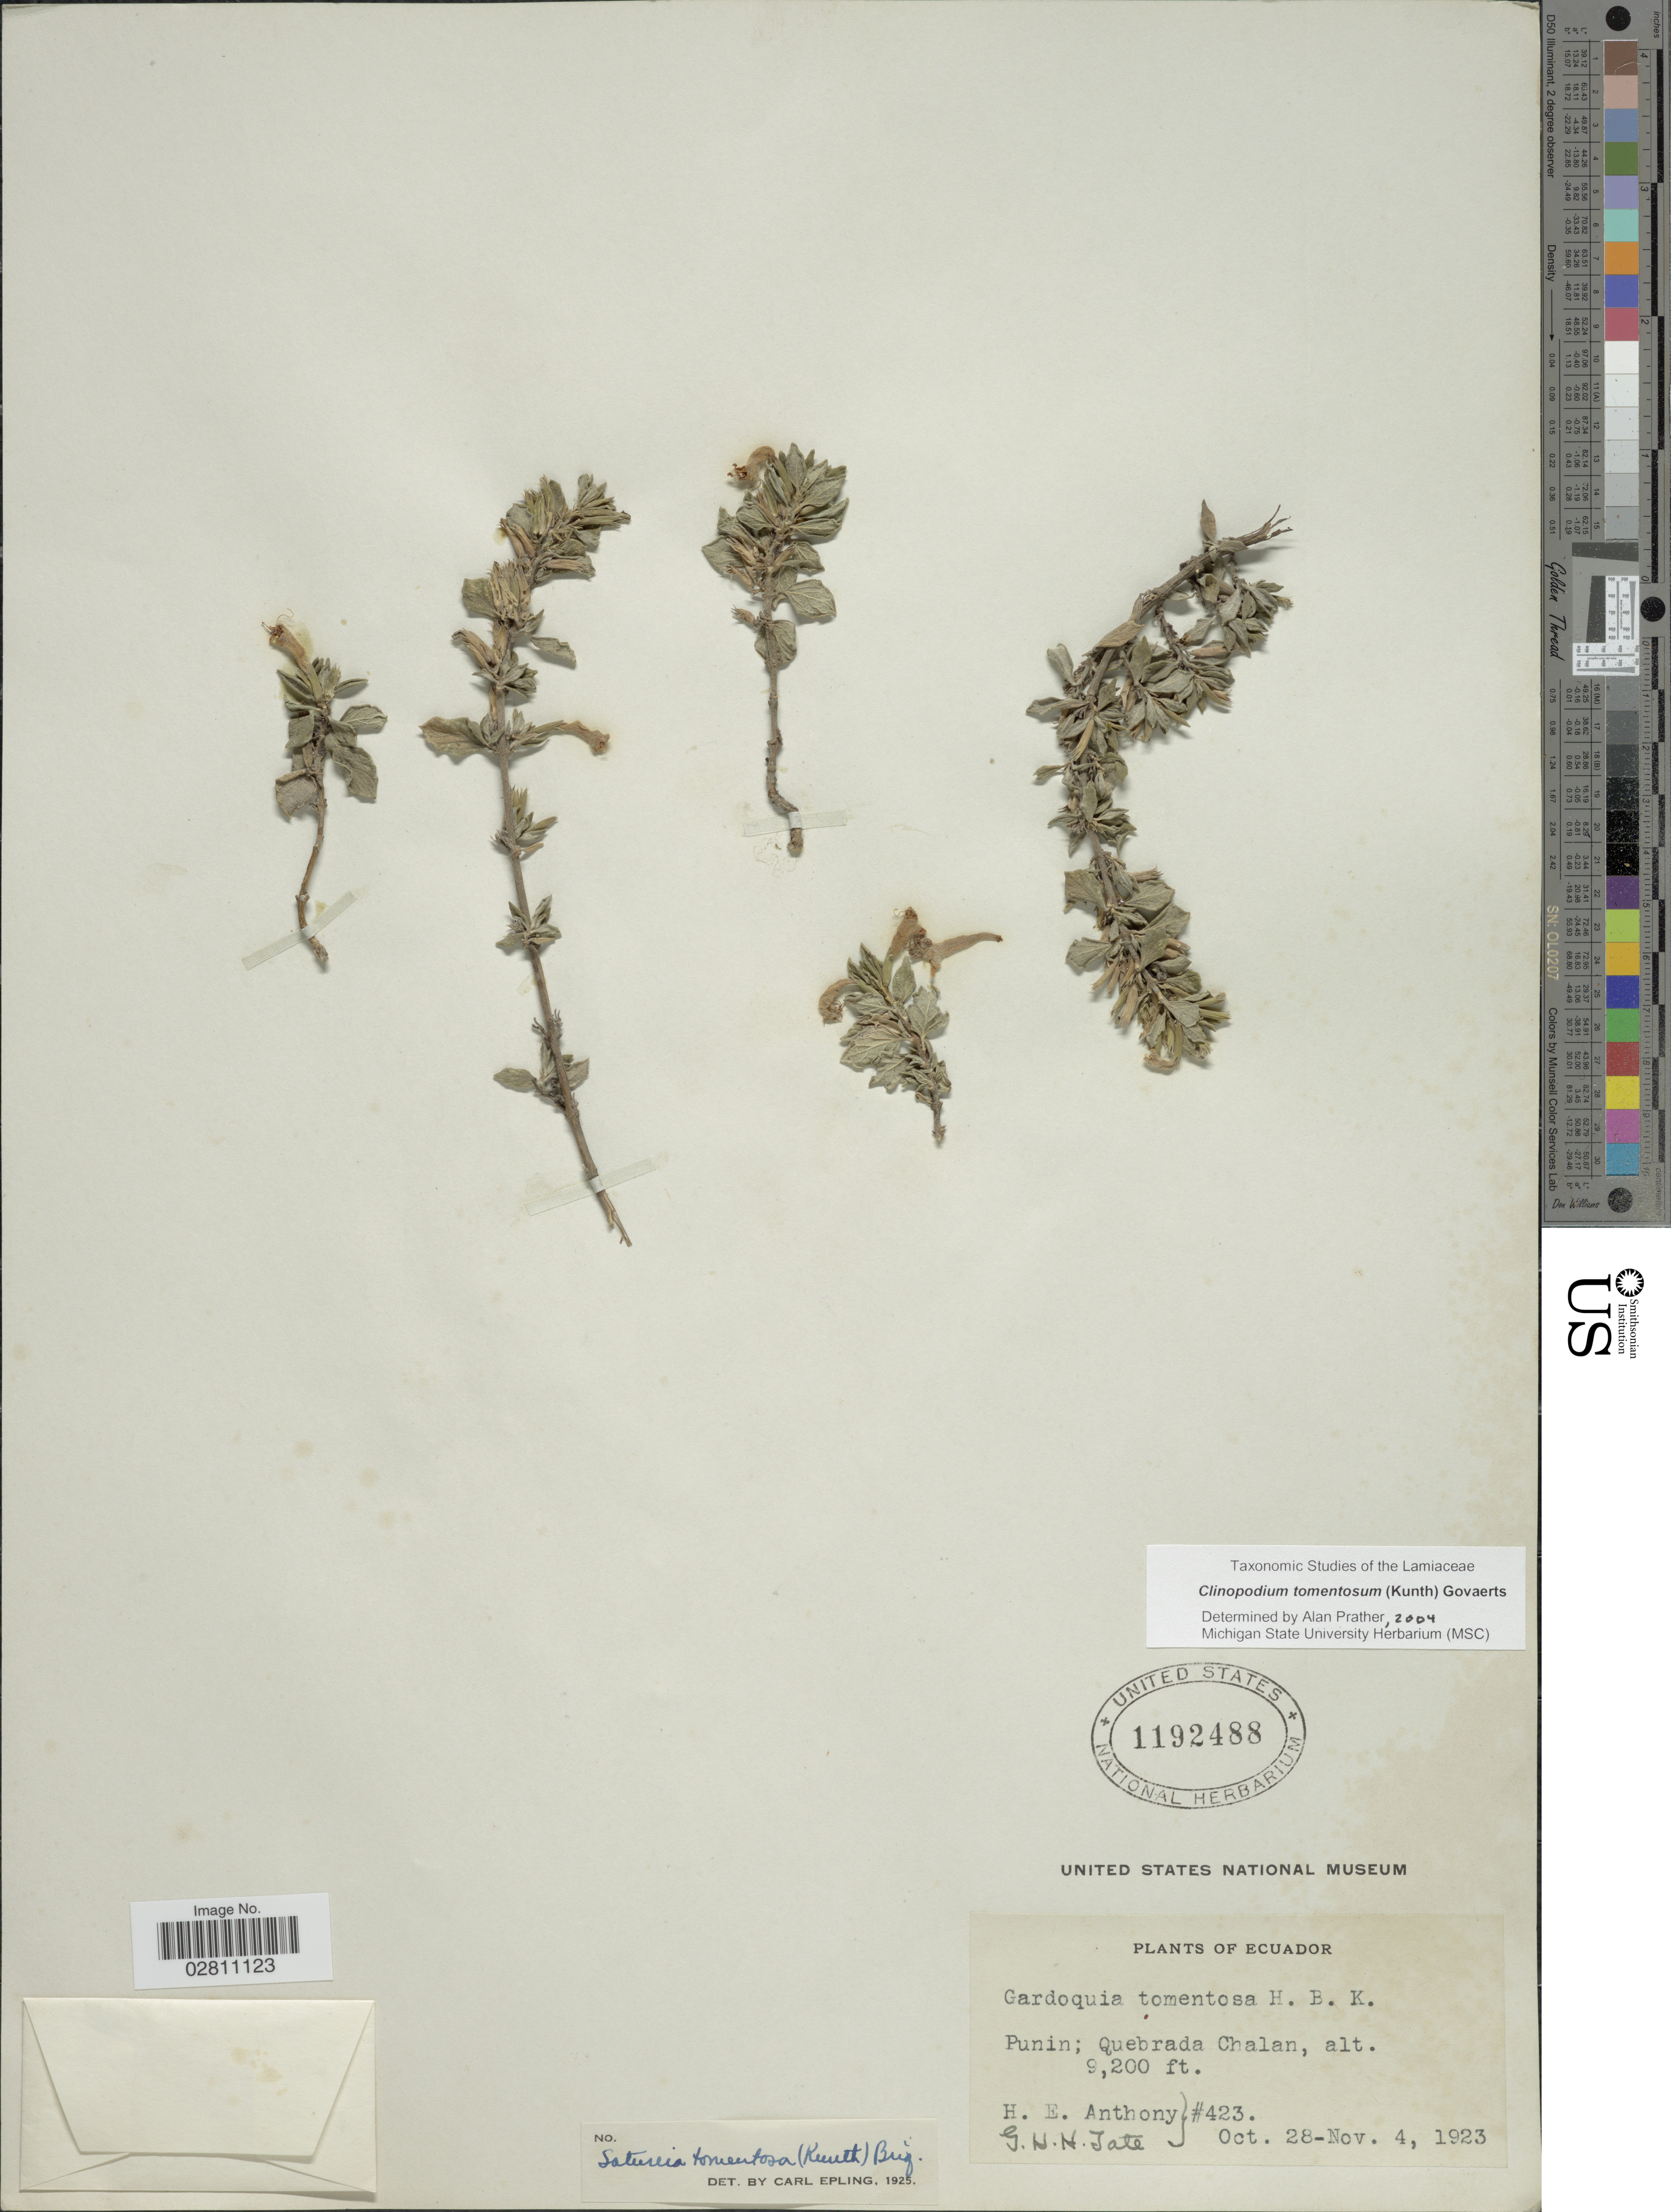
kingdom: Plantae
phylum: Tracheophyta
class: Magnoliopsida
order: Lamiales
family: Lamiaceae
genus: Clinopodium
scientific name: Clinopodium tomentosum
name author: (Kunth) Govaerts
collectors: H. E. Anthony & G. H. H.Tate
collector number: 423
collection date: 1923-10-28/1923-11-04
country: Ecuador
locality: Punin; Quebrada Chalan.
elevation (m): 2804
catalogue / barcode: US 1192488